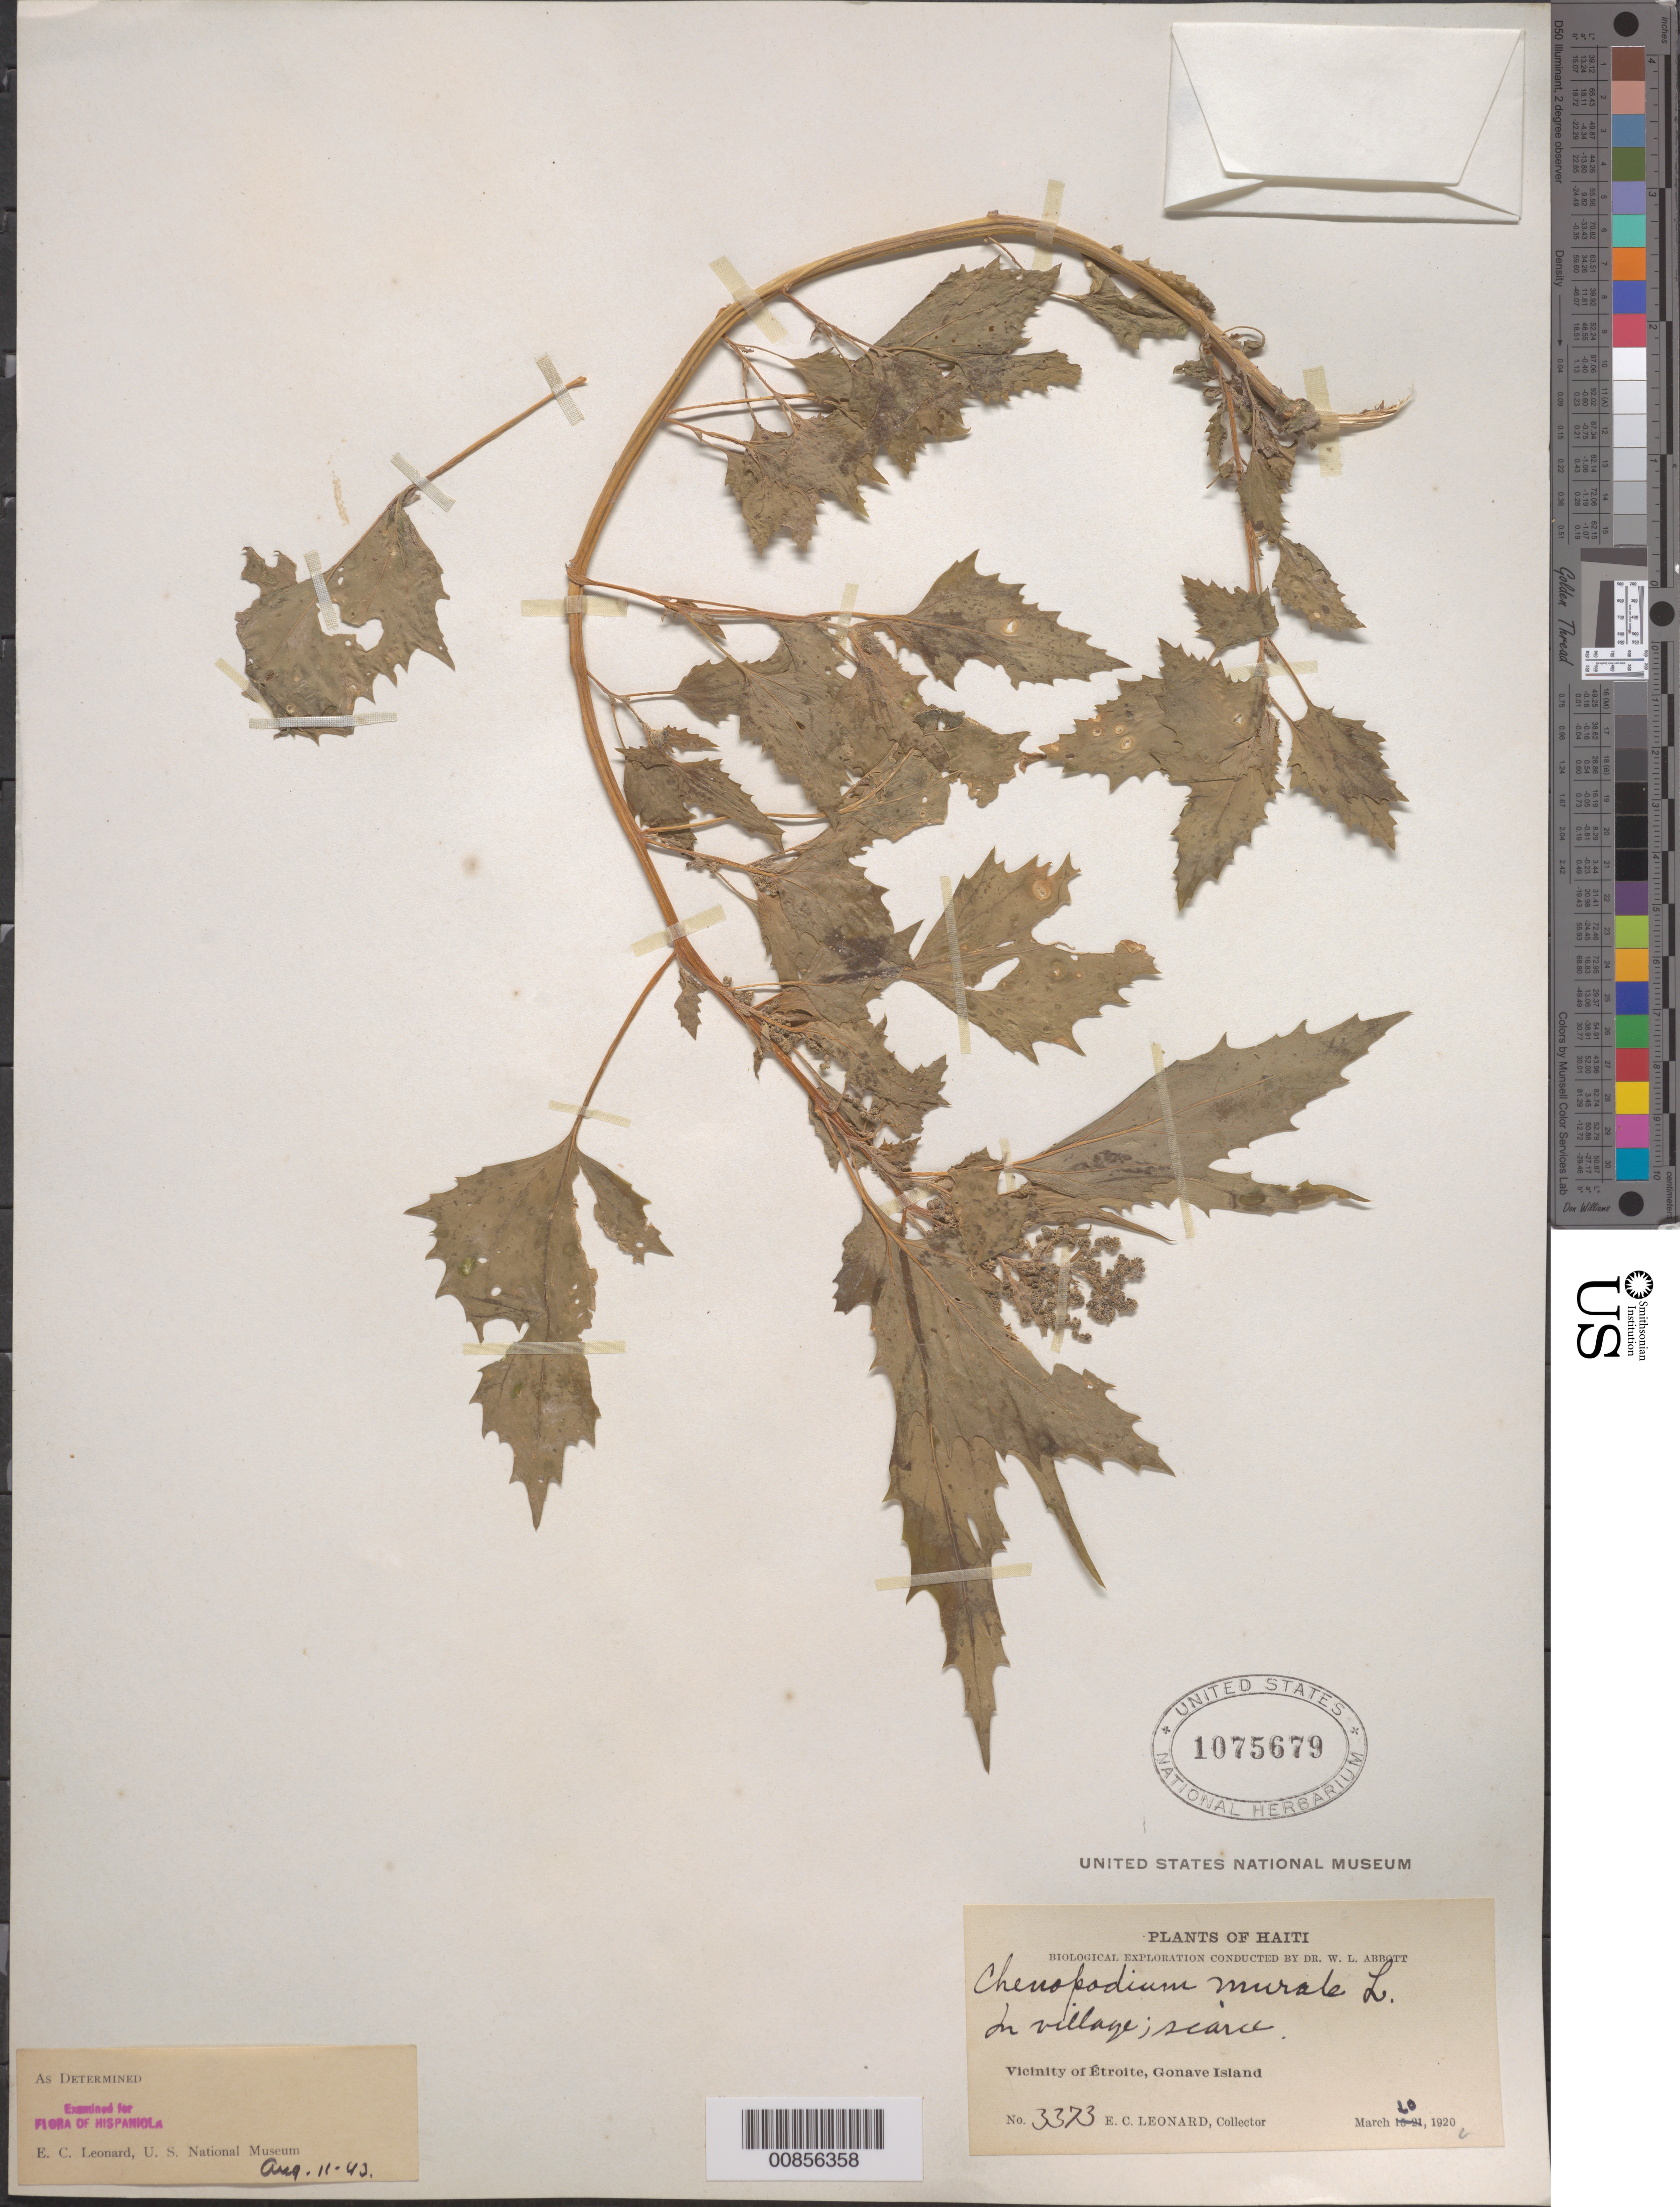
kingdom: Plantae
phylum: Tracheophyta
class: Magnoliopsida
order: Caryophyllales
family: Amaranthaceae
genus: Chenopodium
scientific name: Chenopodium murale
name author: L.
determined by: Leonard, Emery C., (US)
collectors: E. C. Leonard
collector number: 3373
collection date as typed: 10 Mar 1920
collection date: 1920-03-10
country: Haiti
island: Gonave I.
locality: Vicinity of Étroite, Gonave Island. In village.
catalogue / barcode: US 1075679